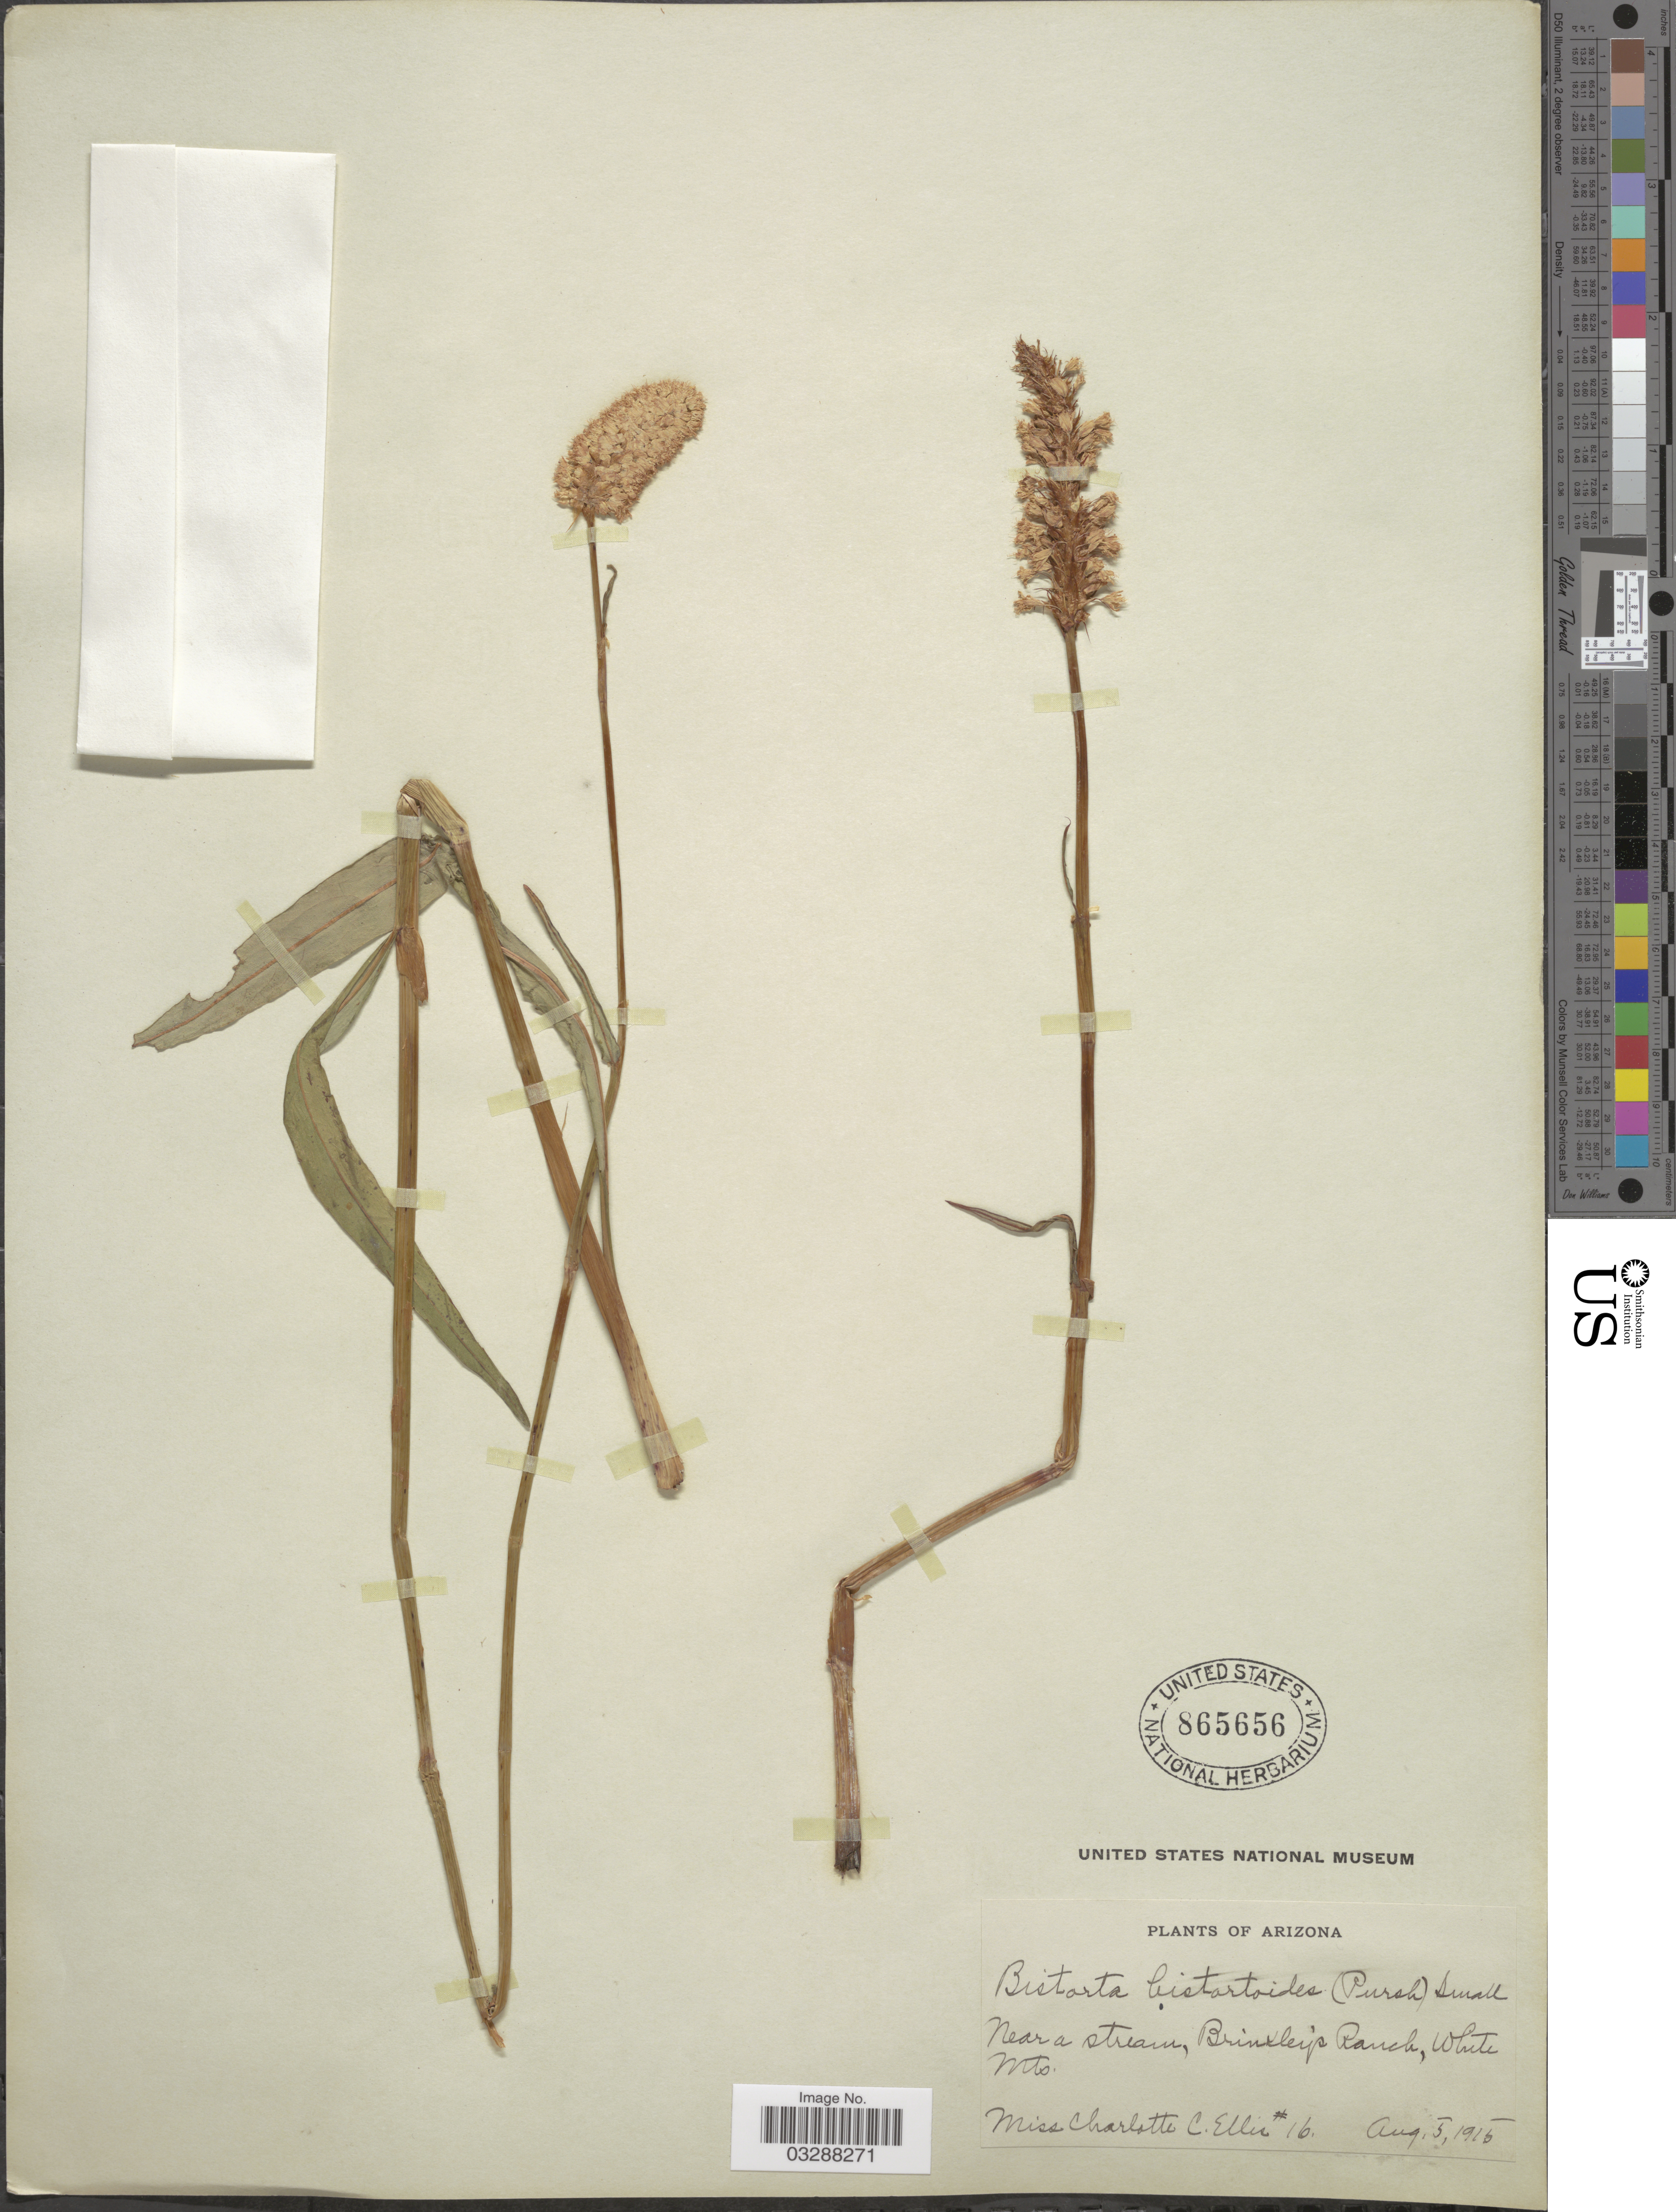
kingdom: Plantae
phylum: Tracheophyta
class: Magnoliopsida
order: Caryophyllales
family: Polygonaceae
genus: Bistorta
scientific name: Bistorta bistortoides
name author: (Pursh) Small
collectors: C. C. Ellis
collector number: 16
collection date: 1915-08-05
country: United States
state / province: Arizona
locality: Near a stream, Brinkley's Ranch, White Mts.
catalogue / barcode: US 865656